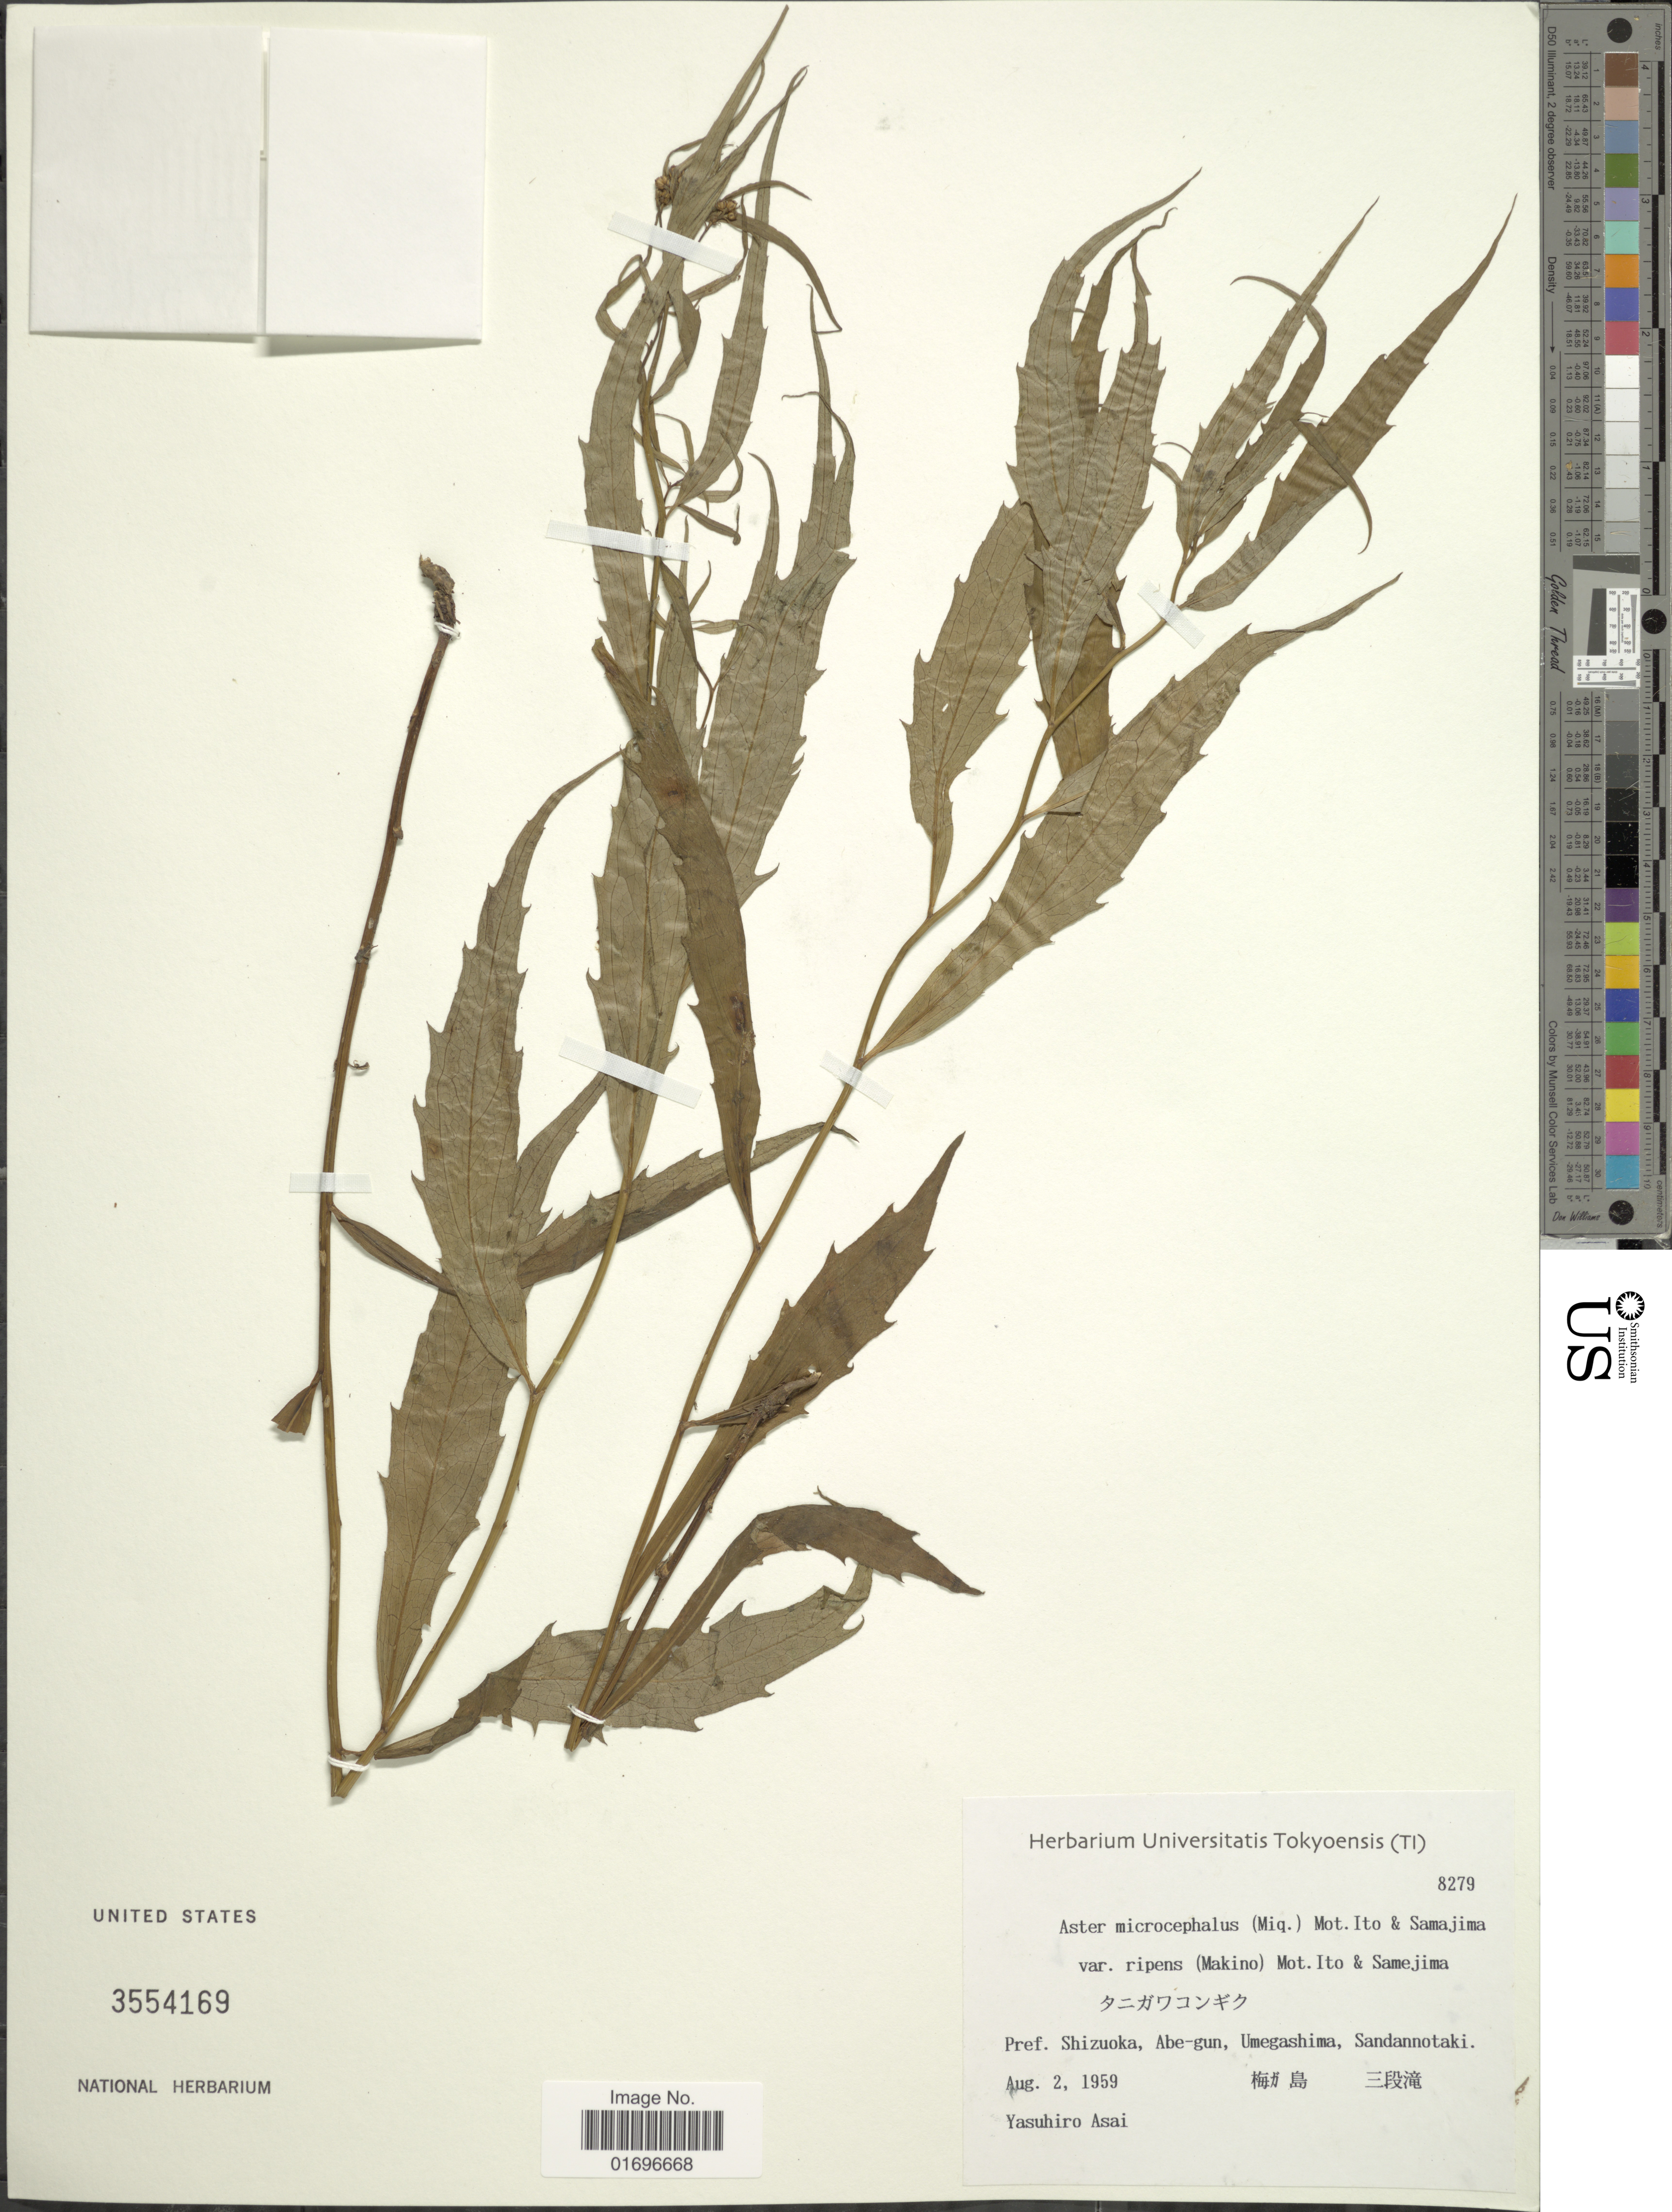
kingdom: Plantae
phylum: Tracheophyta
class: Magnoliopsida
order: Asterales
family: Asteraceae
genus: Aster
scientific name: Aster microcephalus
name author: (Miq.) Franch. & Sav.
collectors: Y. Asai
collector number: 8279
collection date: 1959-08-02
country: Japan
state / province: Sizuoka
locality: Pref. Shizuoka, Abe-gun, Umegashima, Sandannotaki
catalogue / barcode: US 3554169